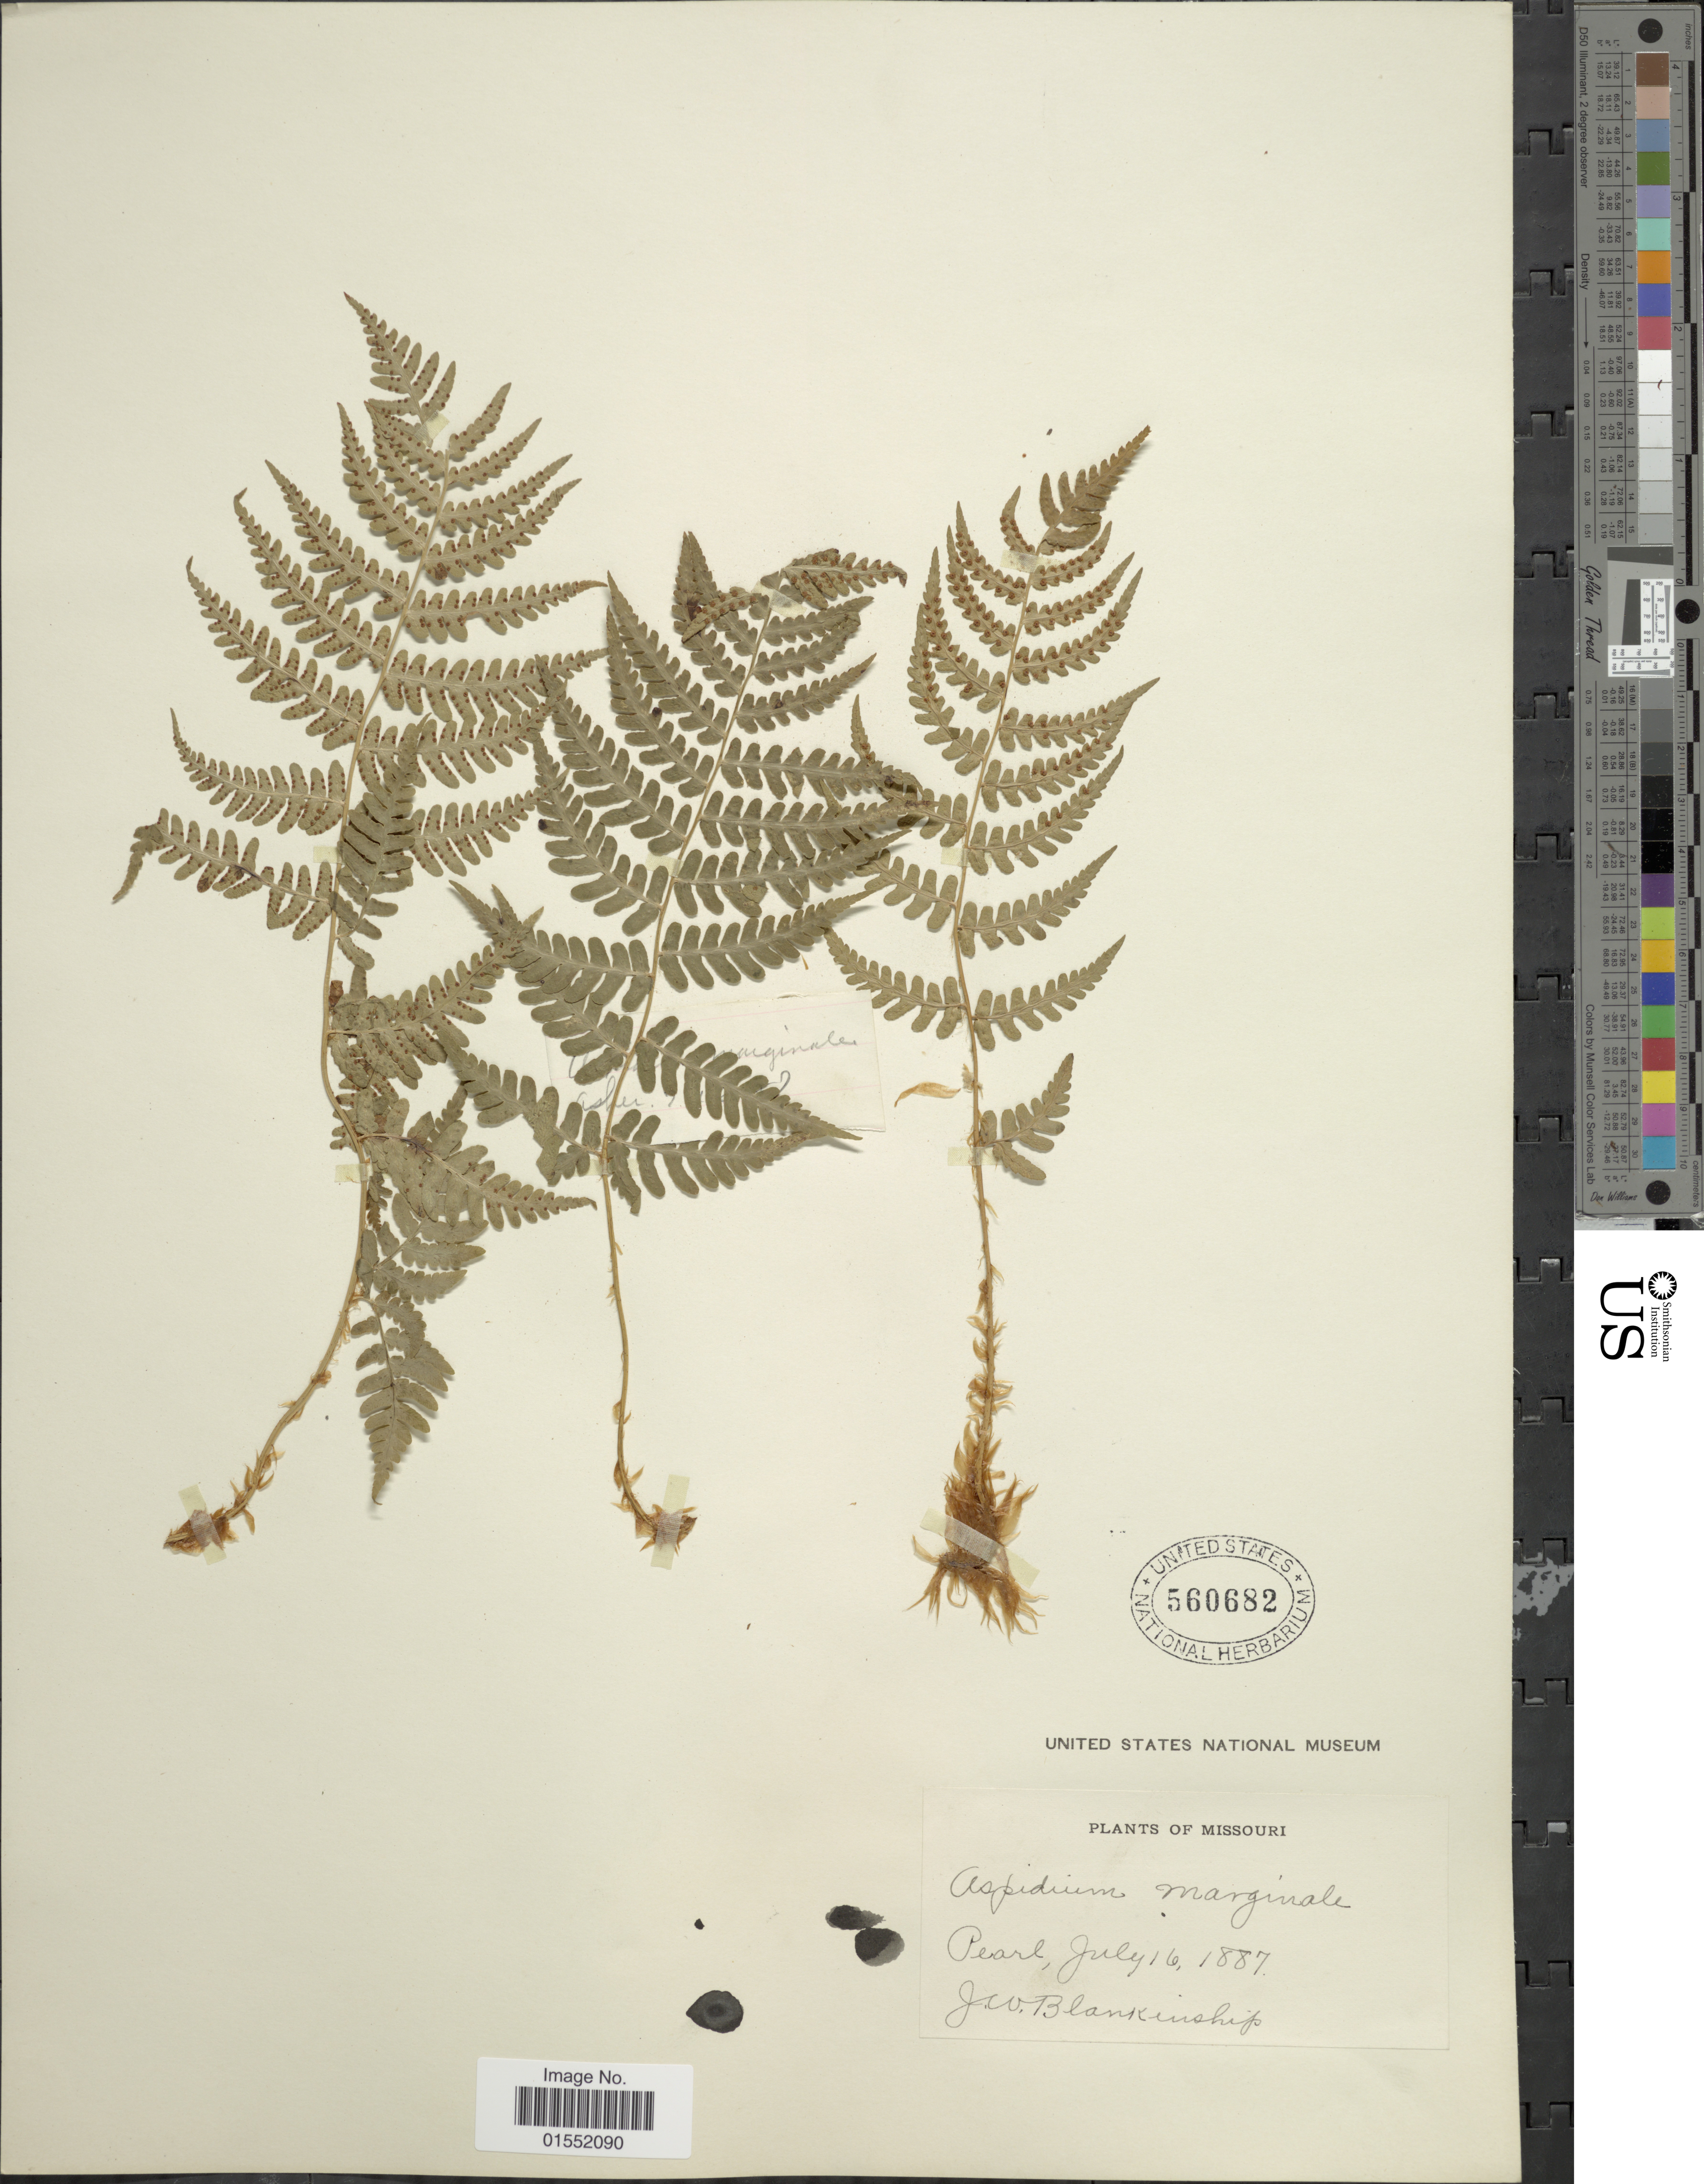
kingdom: Plantae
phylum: Tracheophyta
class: Polypodiopsida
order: Polypodiales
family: Dryopteridaceae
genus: Dryopteris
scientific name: Dryopteris marginalis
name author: (L.) A. Gray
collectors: J. W. Blankinship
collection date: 1887-07-16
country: United States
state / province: Missouri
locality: Pearl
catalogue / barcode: US 560682